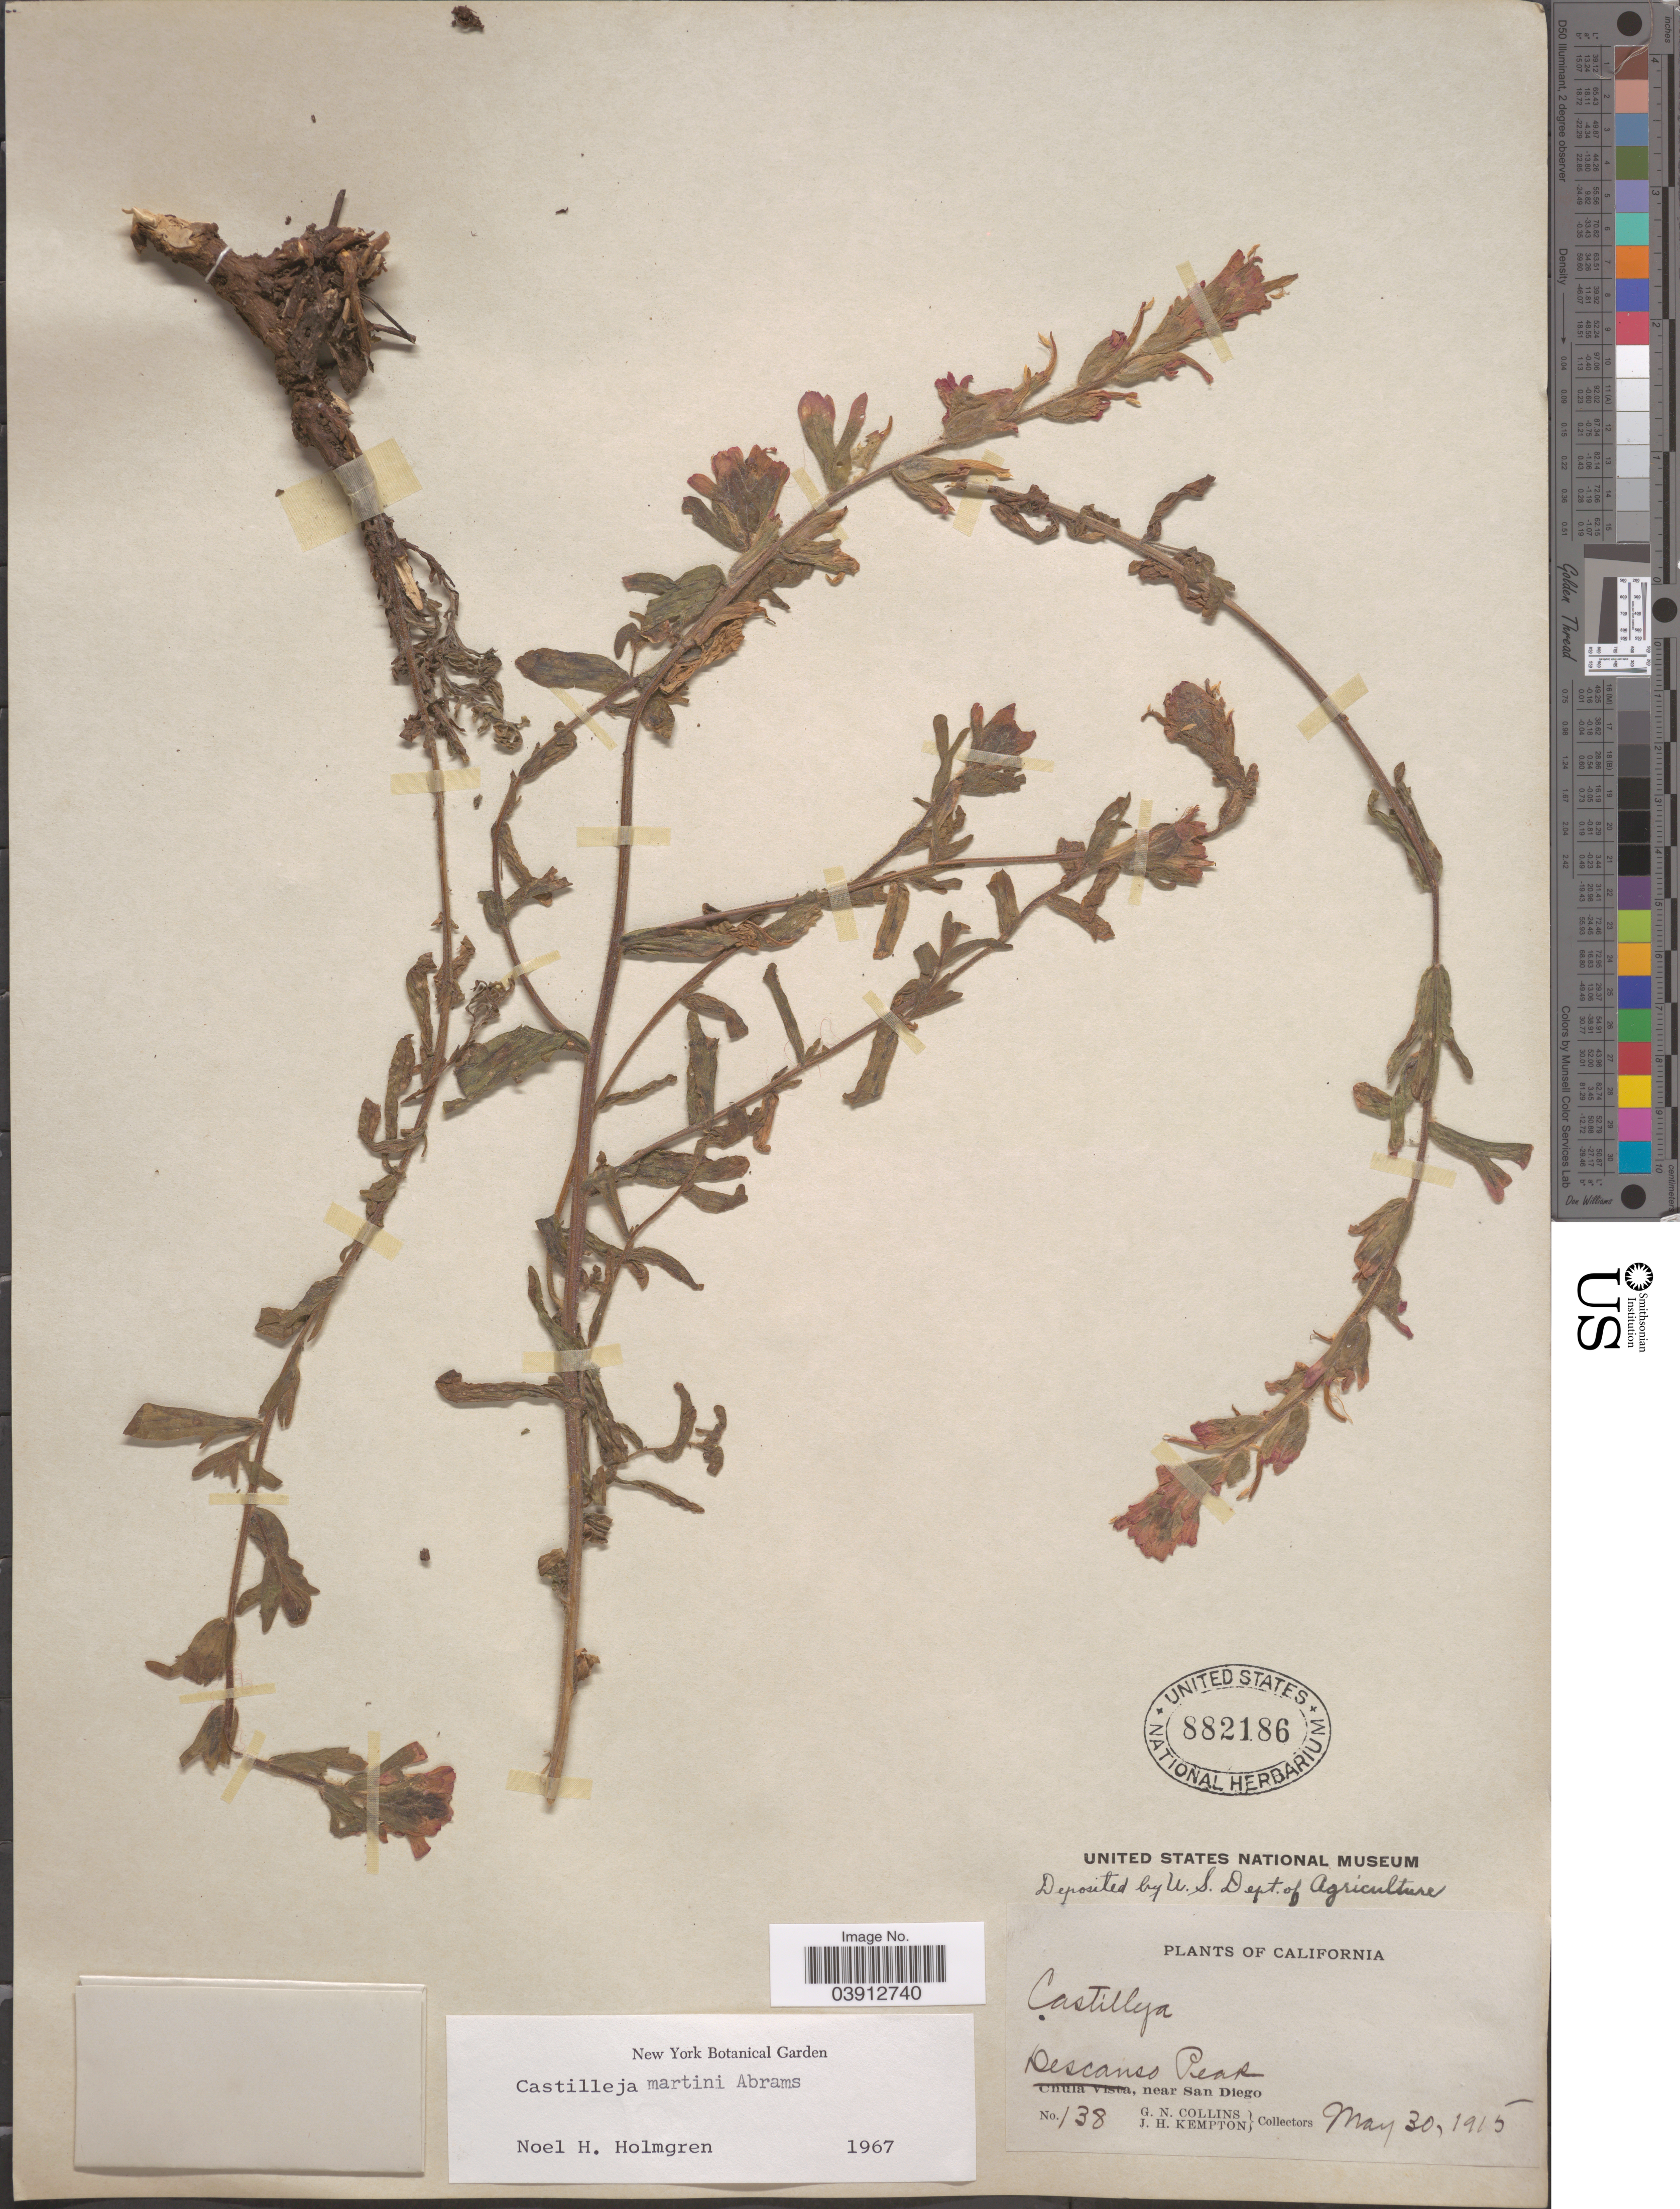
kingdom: Plantae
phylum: Tracheophyta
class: Magnoliopsida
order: Lamiales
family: Orobanchaceae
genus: Castilleja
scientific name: Castilleja martinii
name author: Abrams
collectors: G. Collins & J. H. Kempton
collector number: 138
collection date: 1915-05-30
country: United States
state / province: California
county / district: San Diego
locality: Descanso Peak, near San Diego.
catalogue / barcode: US 882186